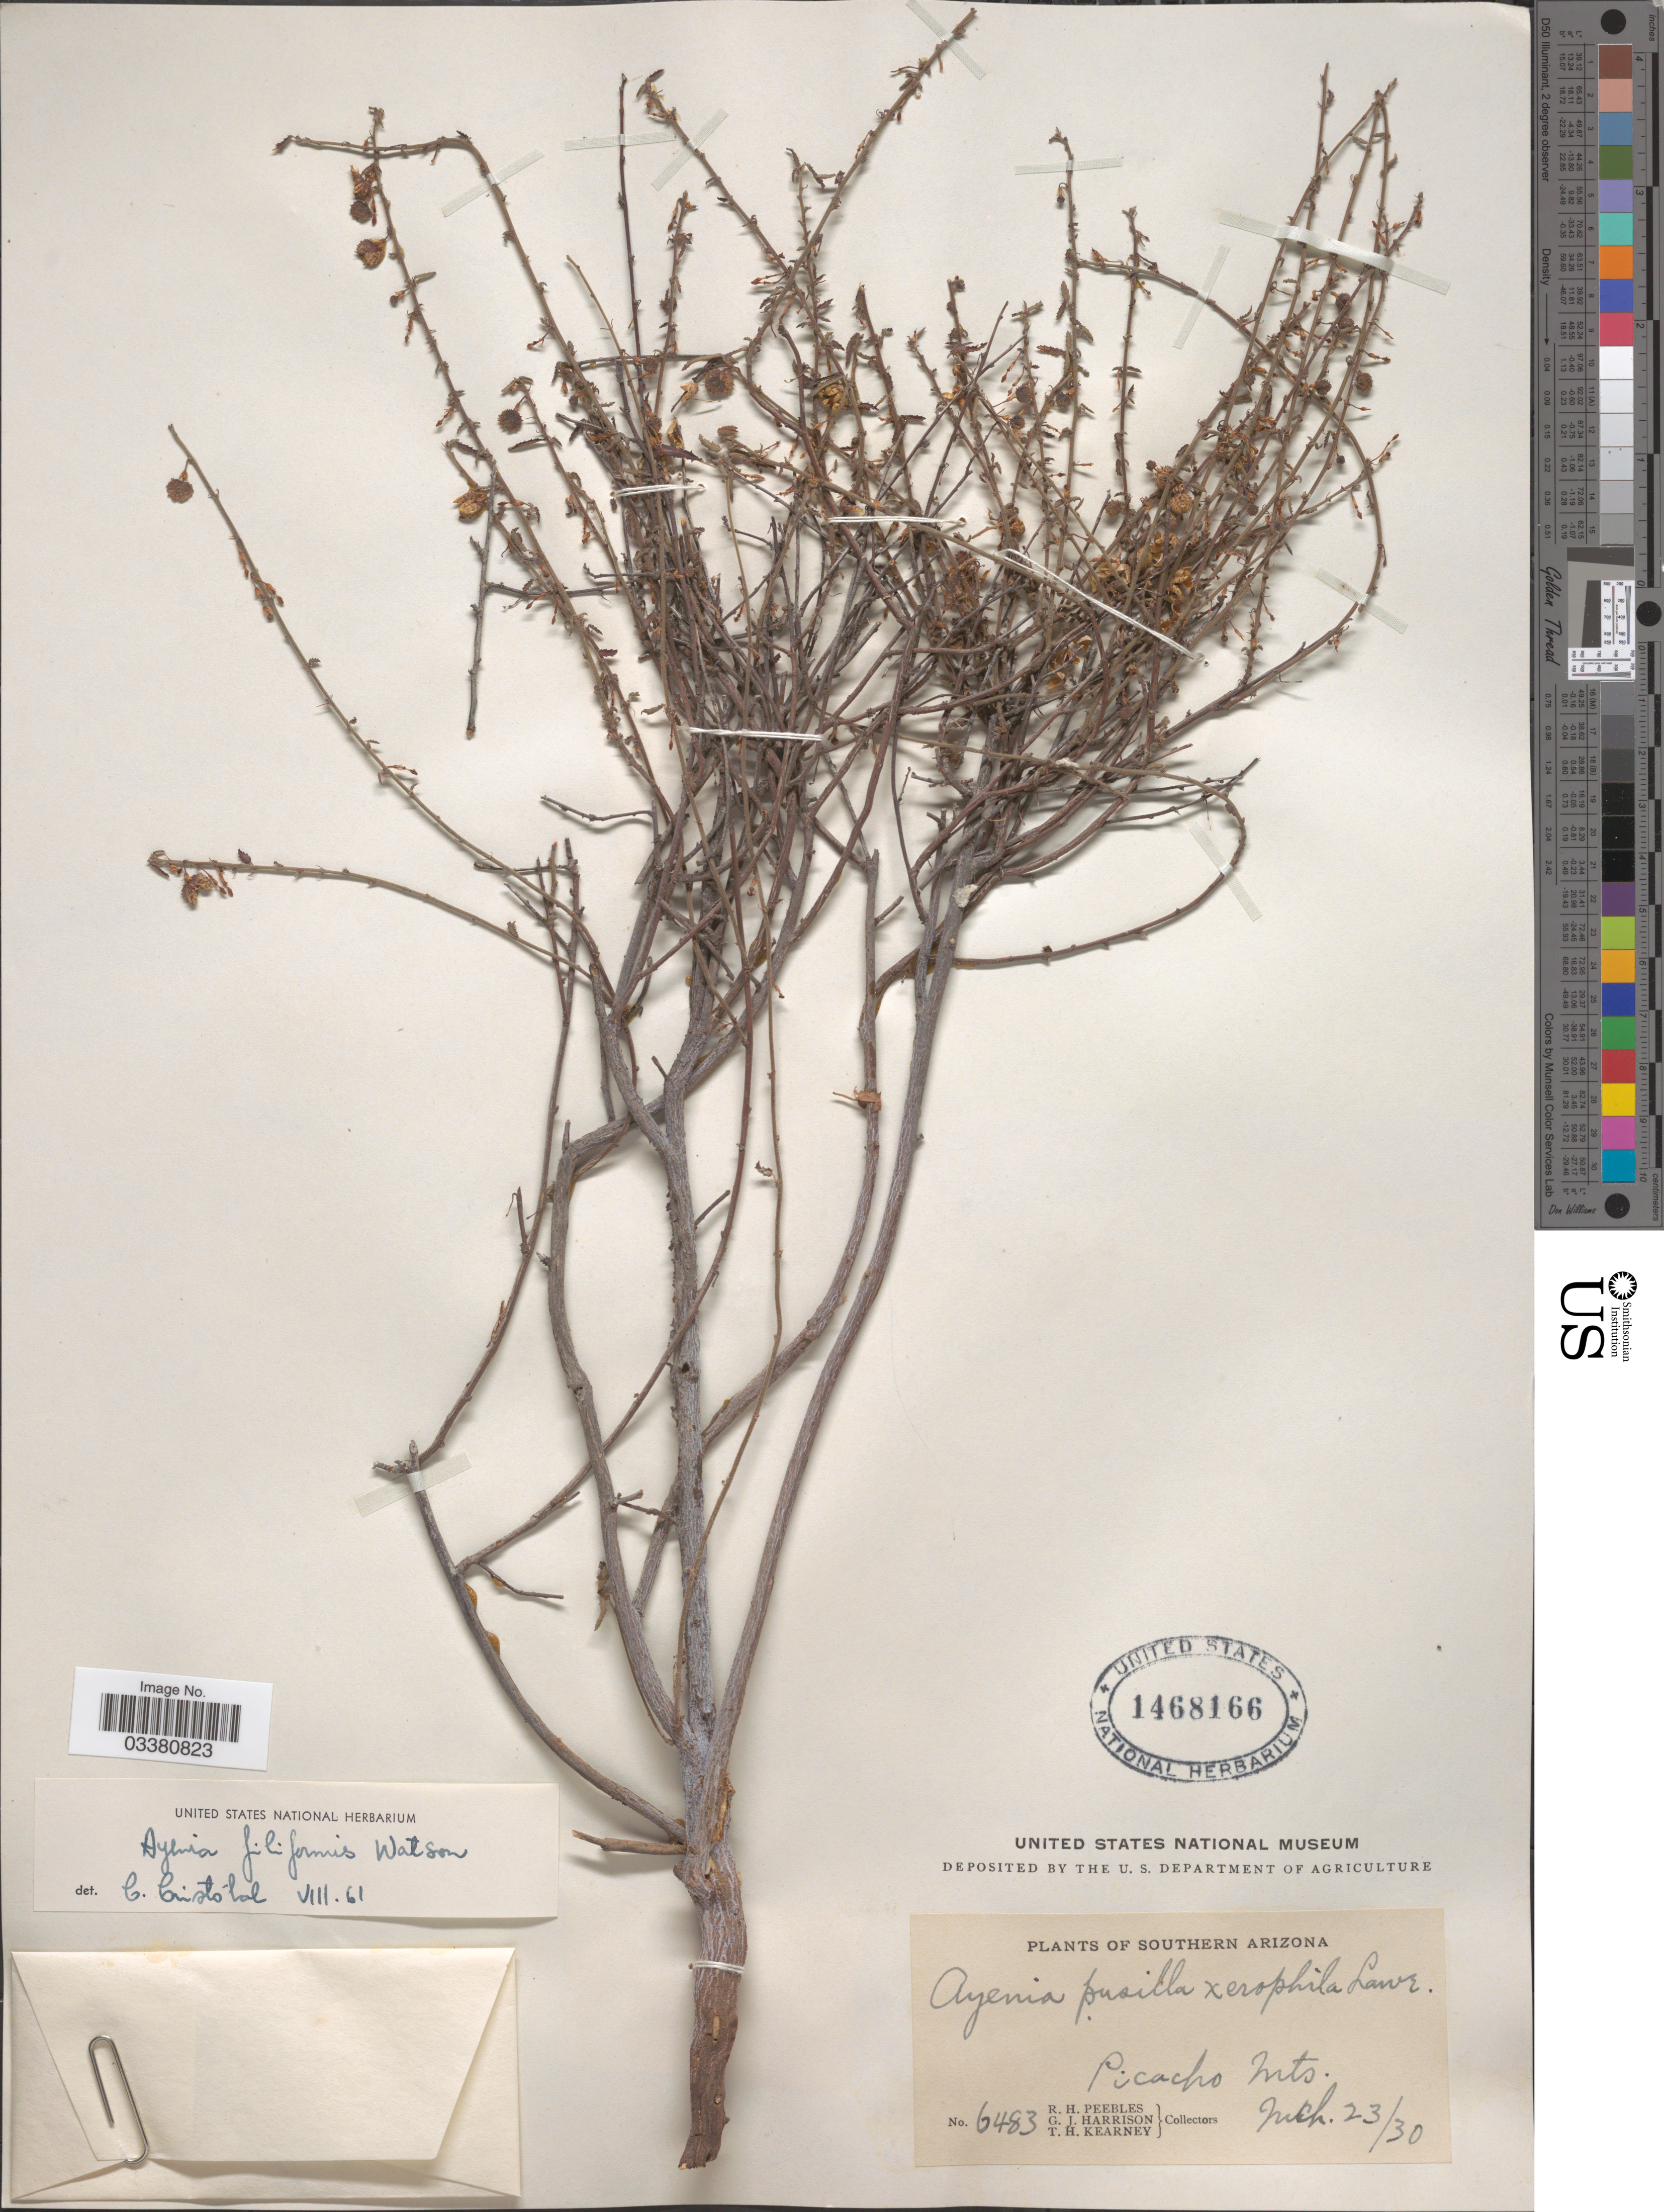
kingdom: Plantae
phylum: Tracheophyta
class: Magnoliopsida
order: Malvales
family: Malvaceae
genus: Ayenia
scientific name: Ayenia filiformis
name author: S. Watson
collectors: R. H. Peebles, G. J. Harrison & T. H. Kearney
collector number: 6483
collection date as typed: Transcribed d/m/y: 23/3/30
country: United States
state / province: Arizona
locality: Southern Arizona. Picacho Mts.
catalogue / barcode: US 1468166